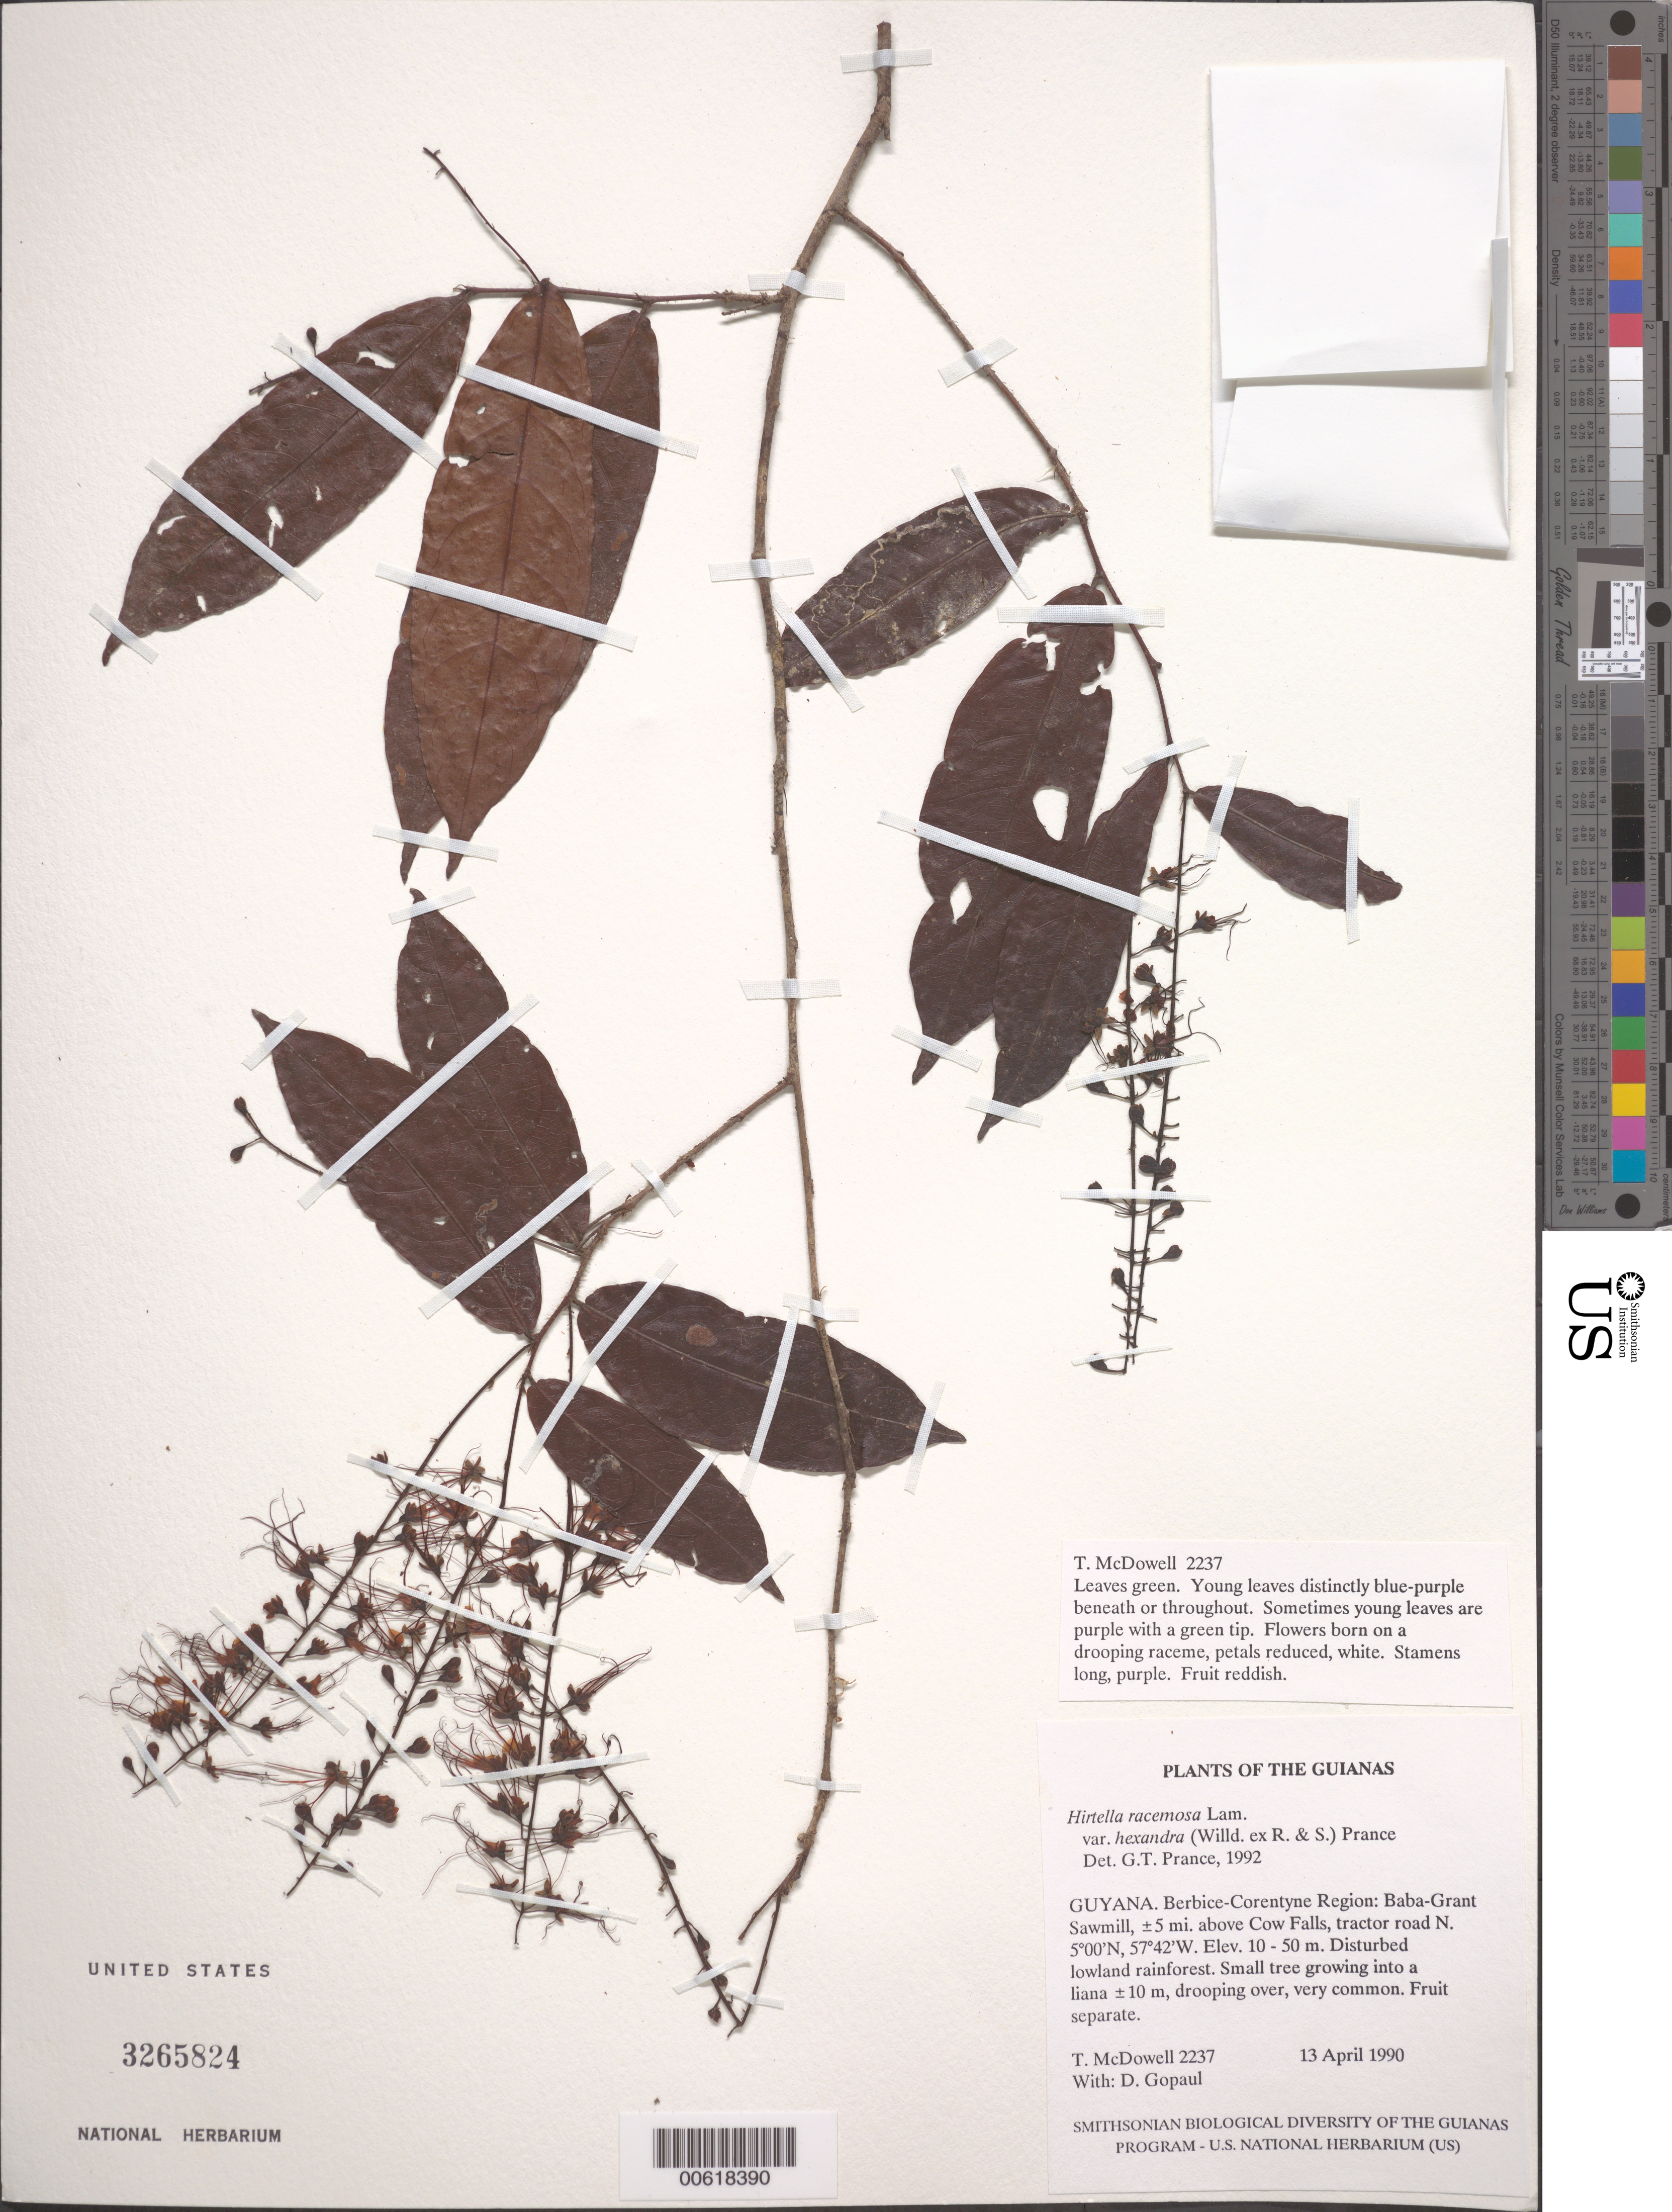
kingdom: Plantae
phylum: Tracheophyta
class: Magnoliopsida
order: Malpighiales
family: Chrysobalanaceae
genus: Hirtella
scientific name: Hirtella racemosa var. hexandra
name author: (Willd. ex Roem. & Schult.) Prance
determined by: Prance, G. T.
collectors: T. McDowell & D. Gopaul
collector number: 2237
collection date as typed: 13 April 1990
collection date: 1990-04-13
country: Guyana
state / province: E. Berbice-Corentyne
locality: Baba-Grant Sawmill, ±5 mi. above Cow Falls, Corentyne River. Tractor road N from landing and camp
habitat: Disturbed lowland rainforest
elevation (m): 10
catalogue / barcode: US 3265824